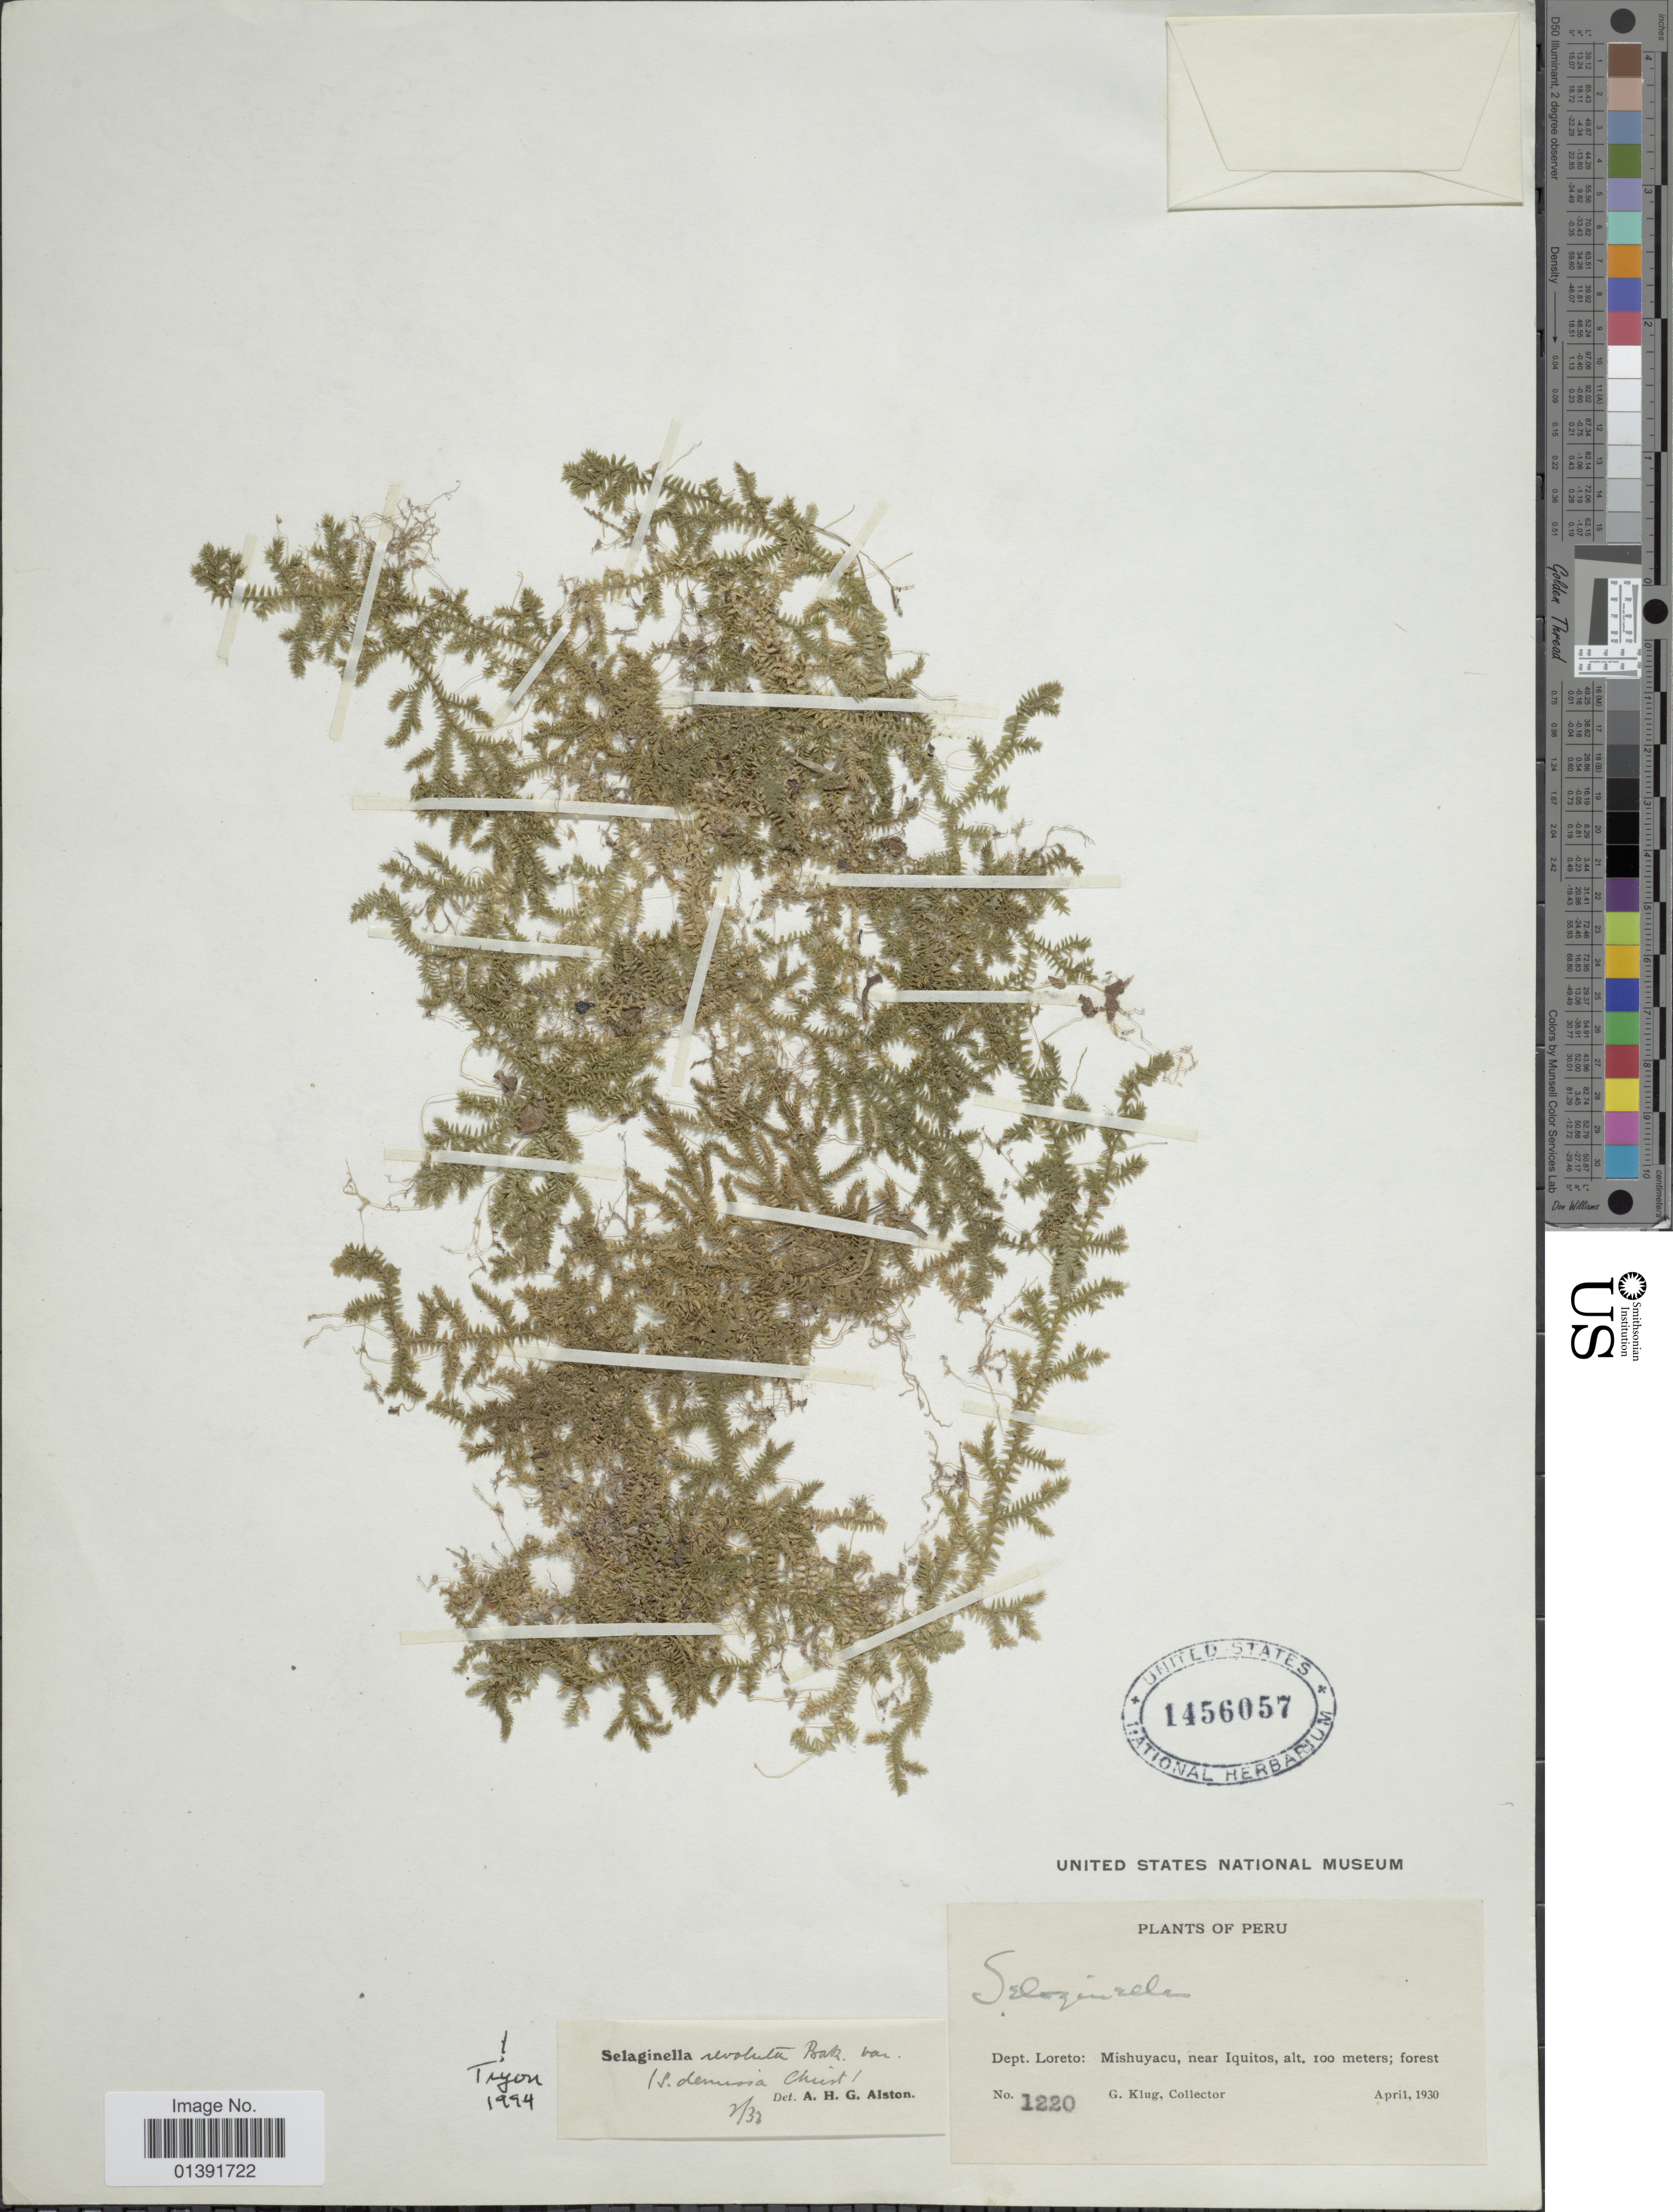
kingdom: Plantae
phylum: Tracheophyta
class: Lycopodiopsida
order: Selaginellales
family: Selaginellaceae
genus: Selaginella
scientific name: Selaginella revoluta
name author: Baker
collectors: G. Klug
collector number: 1220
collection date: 1930-04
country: Peru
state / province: Loreto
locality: Mishuyacu, near Iquitos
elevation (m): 100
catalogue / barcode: US 1456057